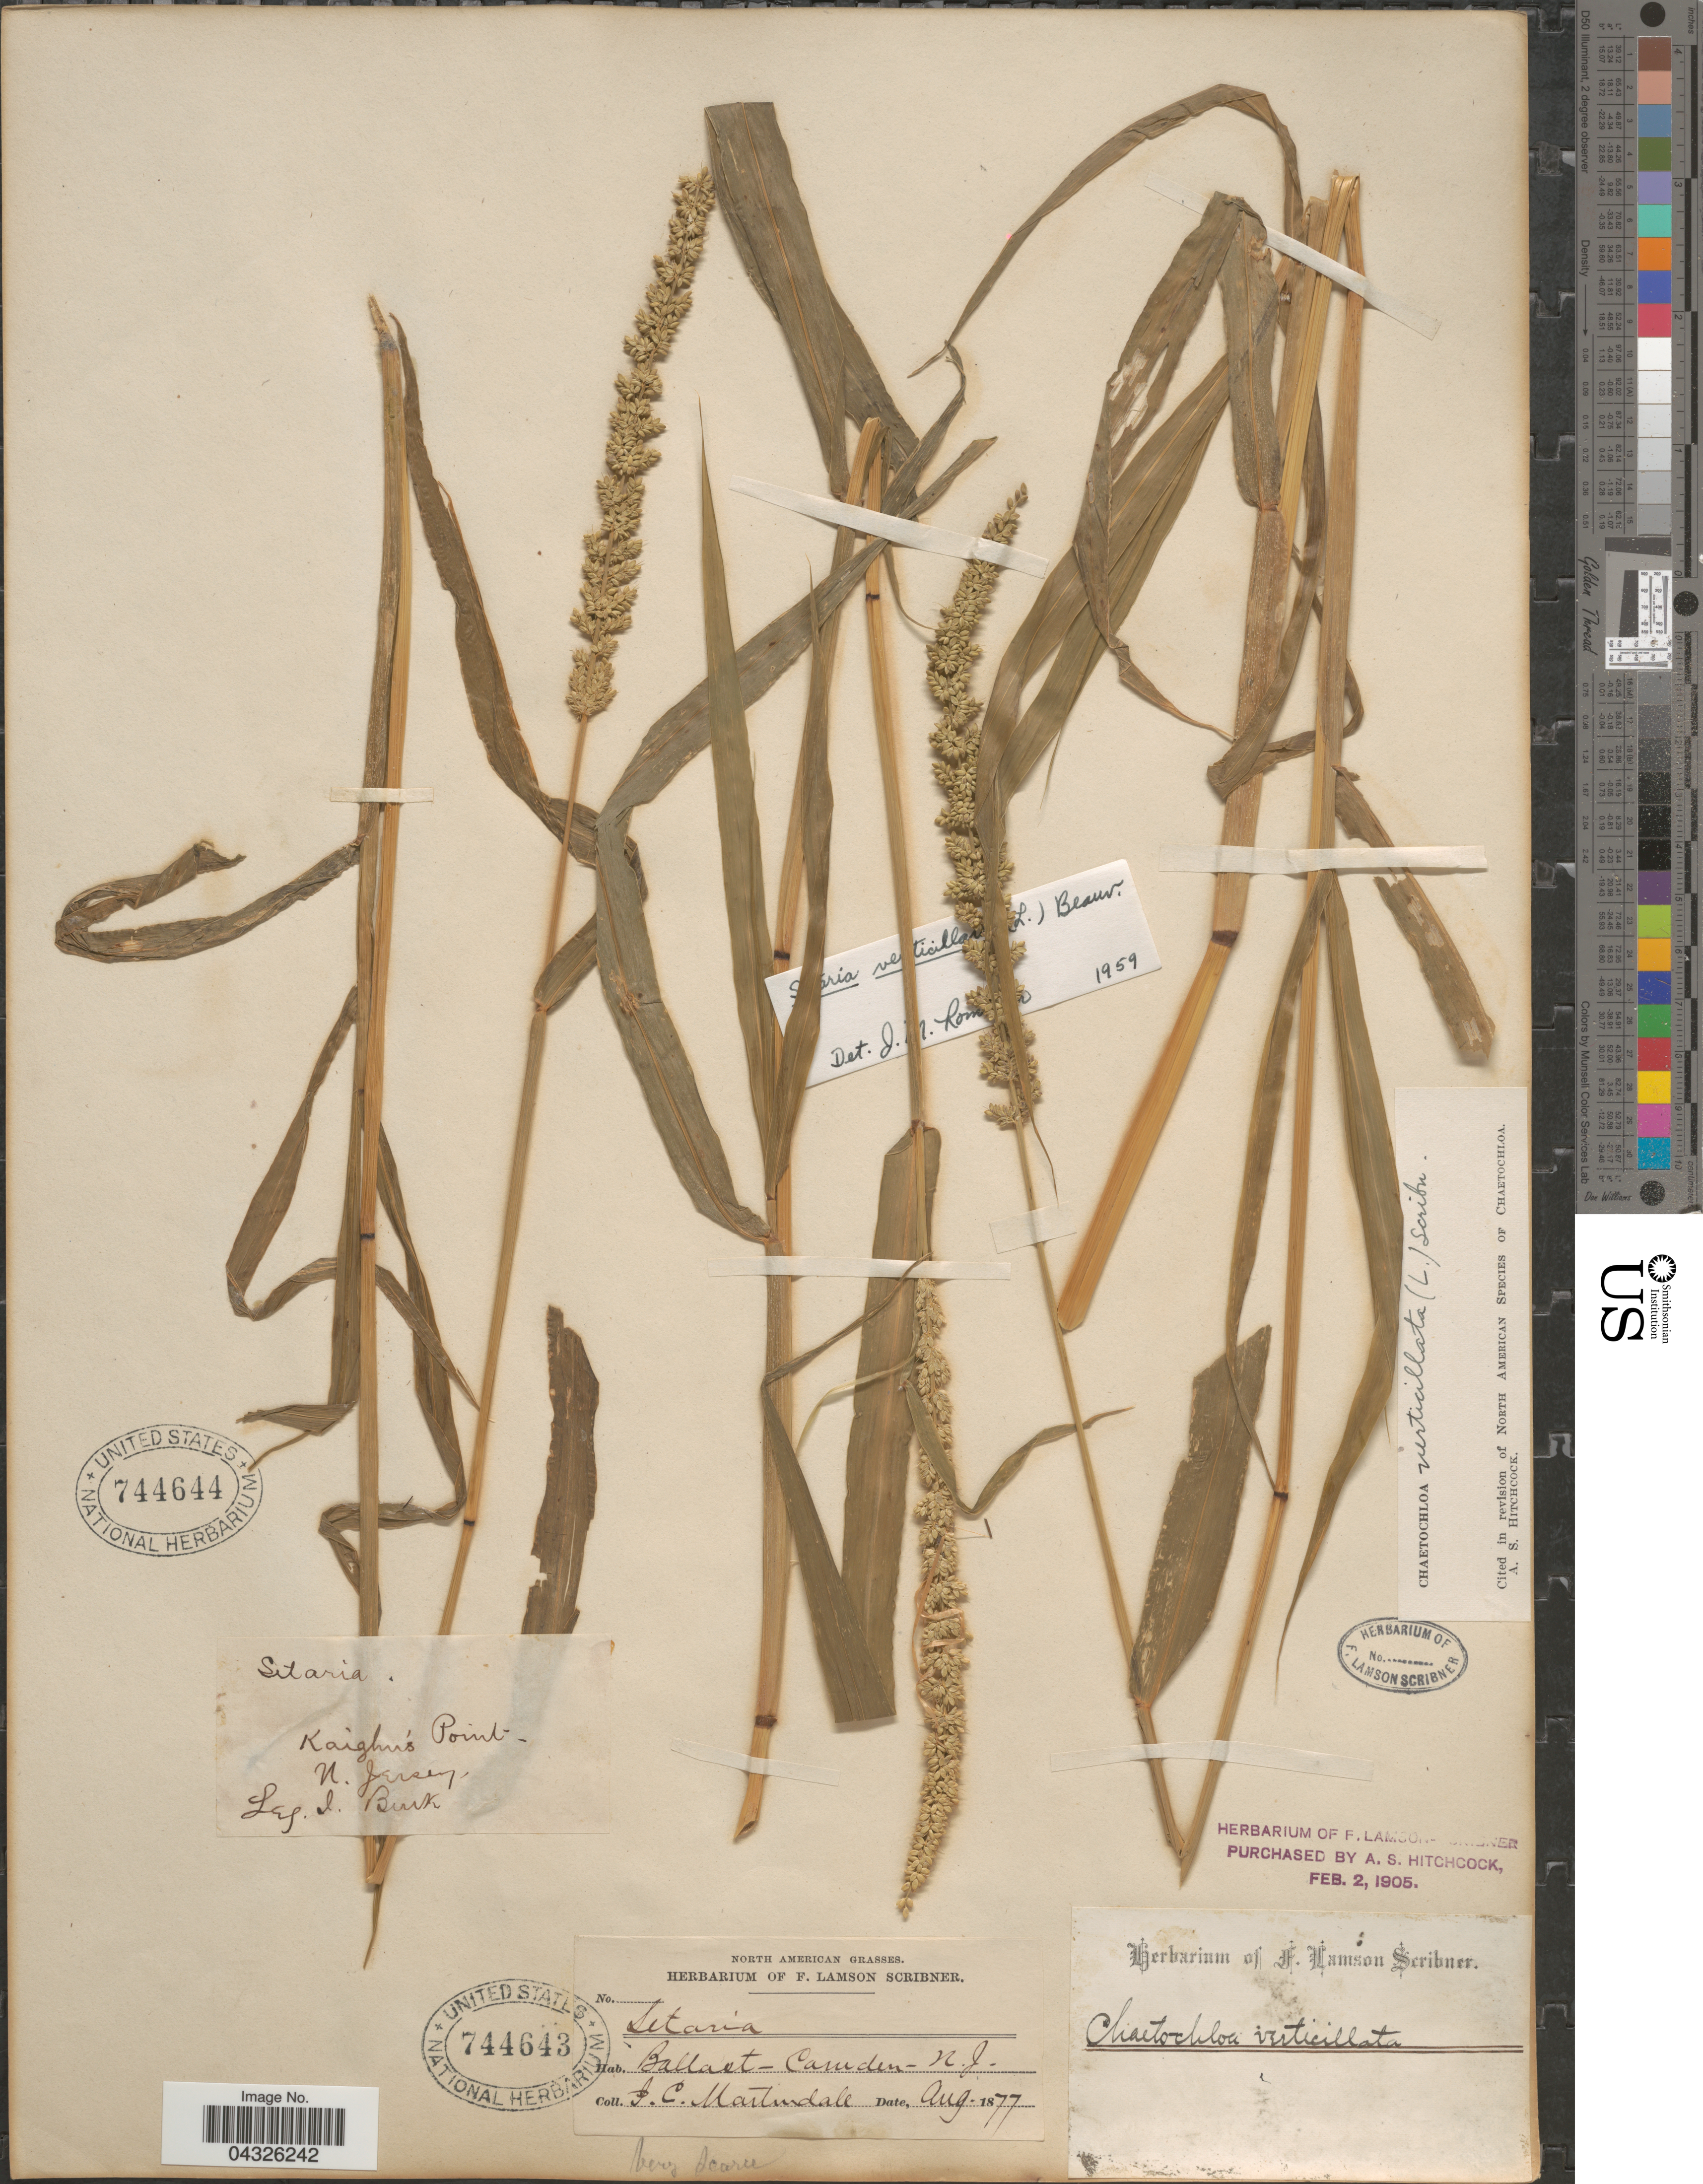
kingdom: Plantae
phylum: Tracheophyta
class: Liliopsida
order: Poales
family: Poaceae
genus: Setaria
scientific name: Setaria verticillata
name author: (L.) P. Beauv.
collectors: I. C. Martindale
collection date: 1877-08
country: United States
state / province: New Jersey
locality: Ballast-Camden.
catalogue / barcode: US 744643-2